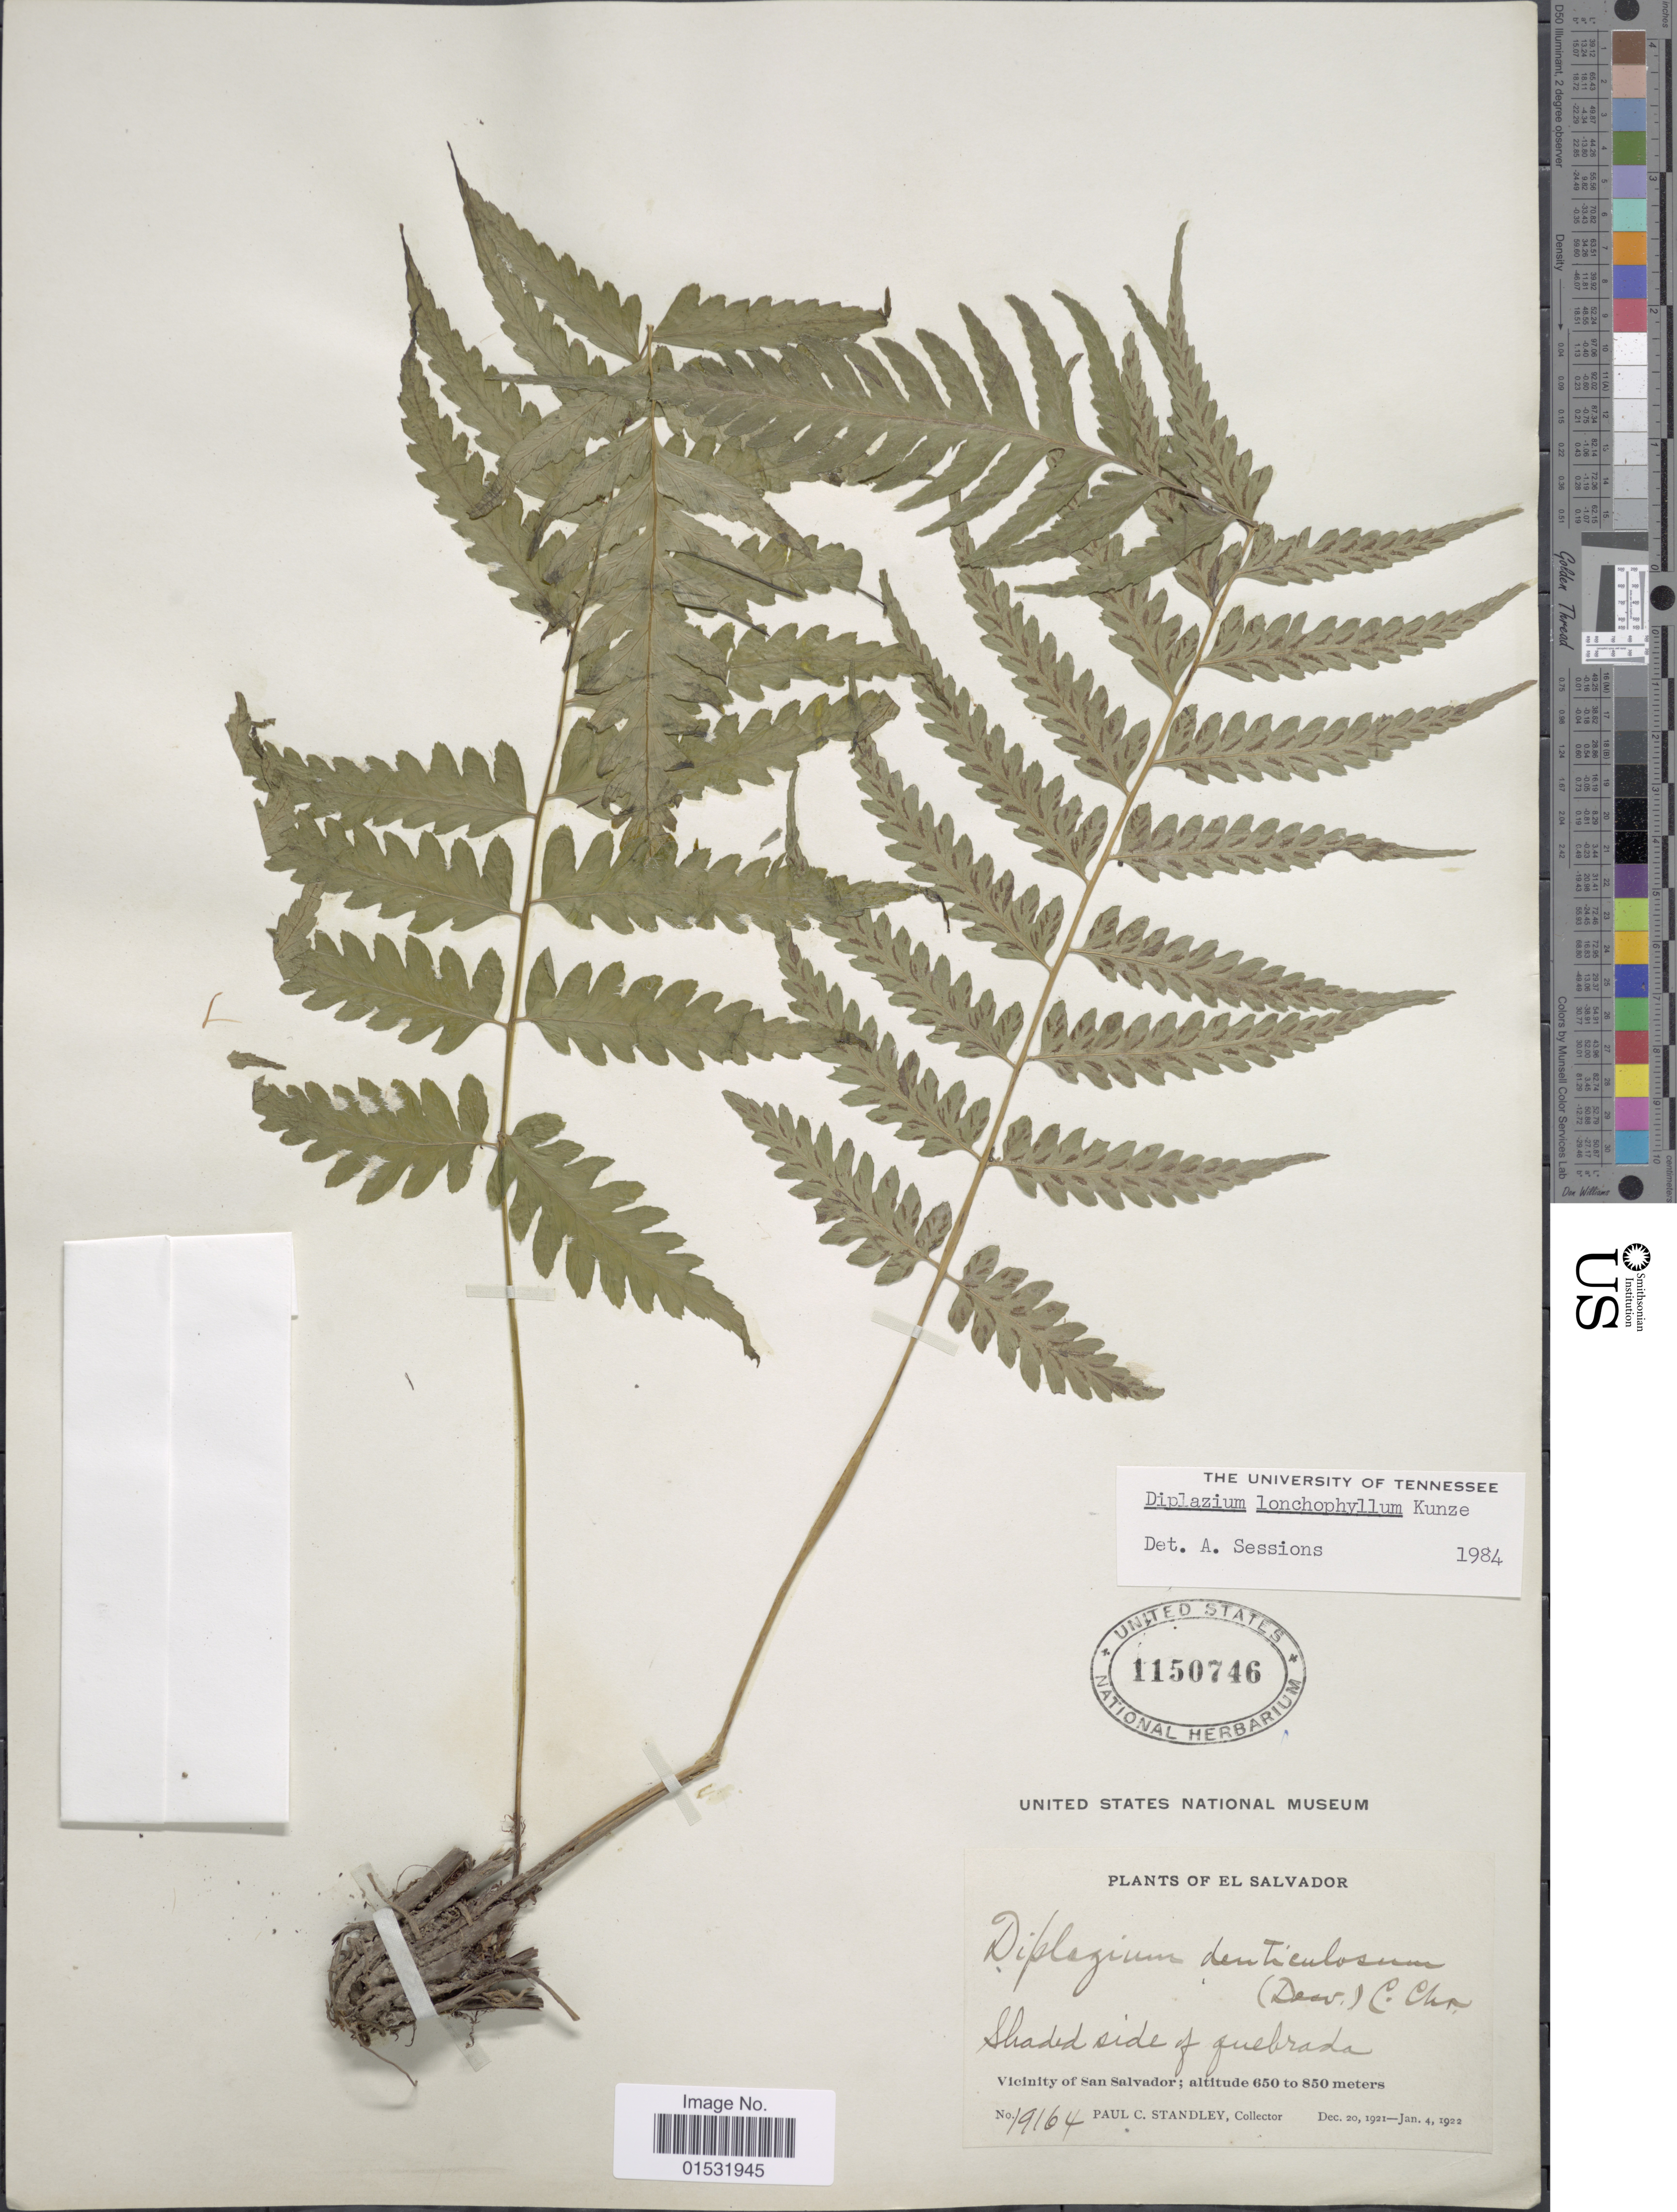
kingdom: Plantae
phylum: Tracheophyta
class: Polypodiopsida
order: Polypodiales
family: Athyriaceae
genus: Diplazium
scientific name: Diplazium lonchophyllum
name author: Kunze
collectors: P. C. Standley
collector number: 19164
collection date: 1921-12-20/1922-01-04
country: El Salvador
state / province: San Salvador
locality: Vicinity of San Salvador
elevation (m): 650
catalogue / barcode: US 1150746